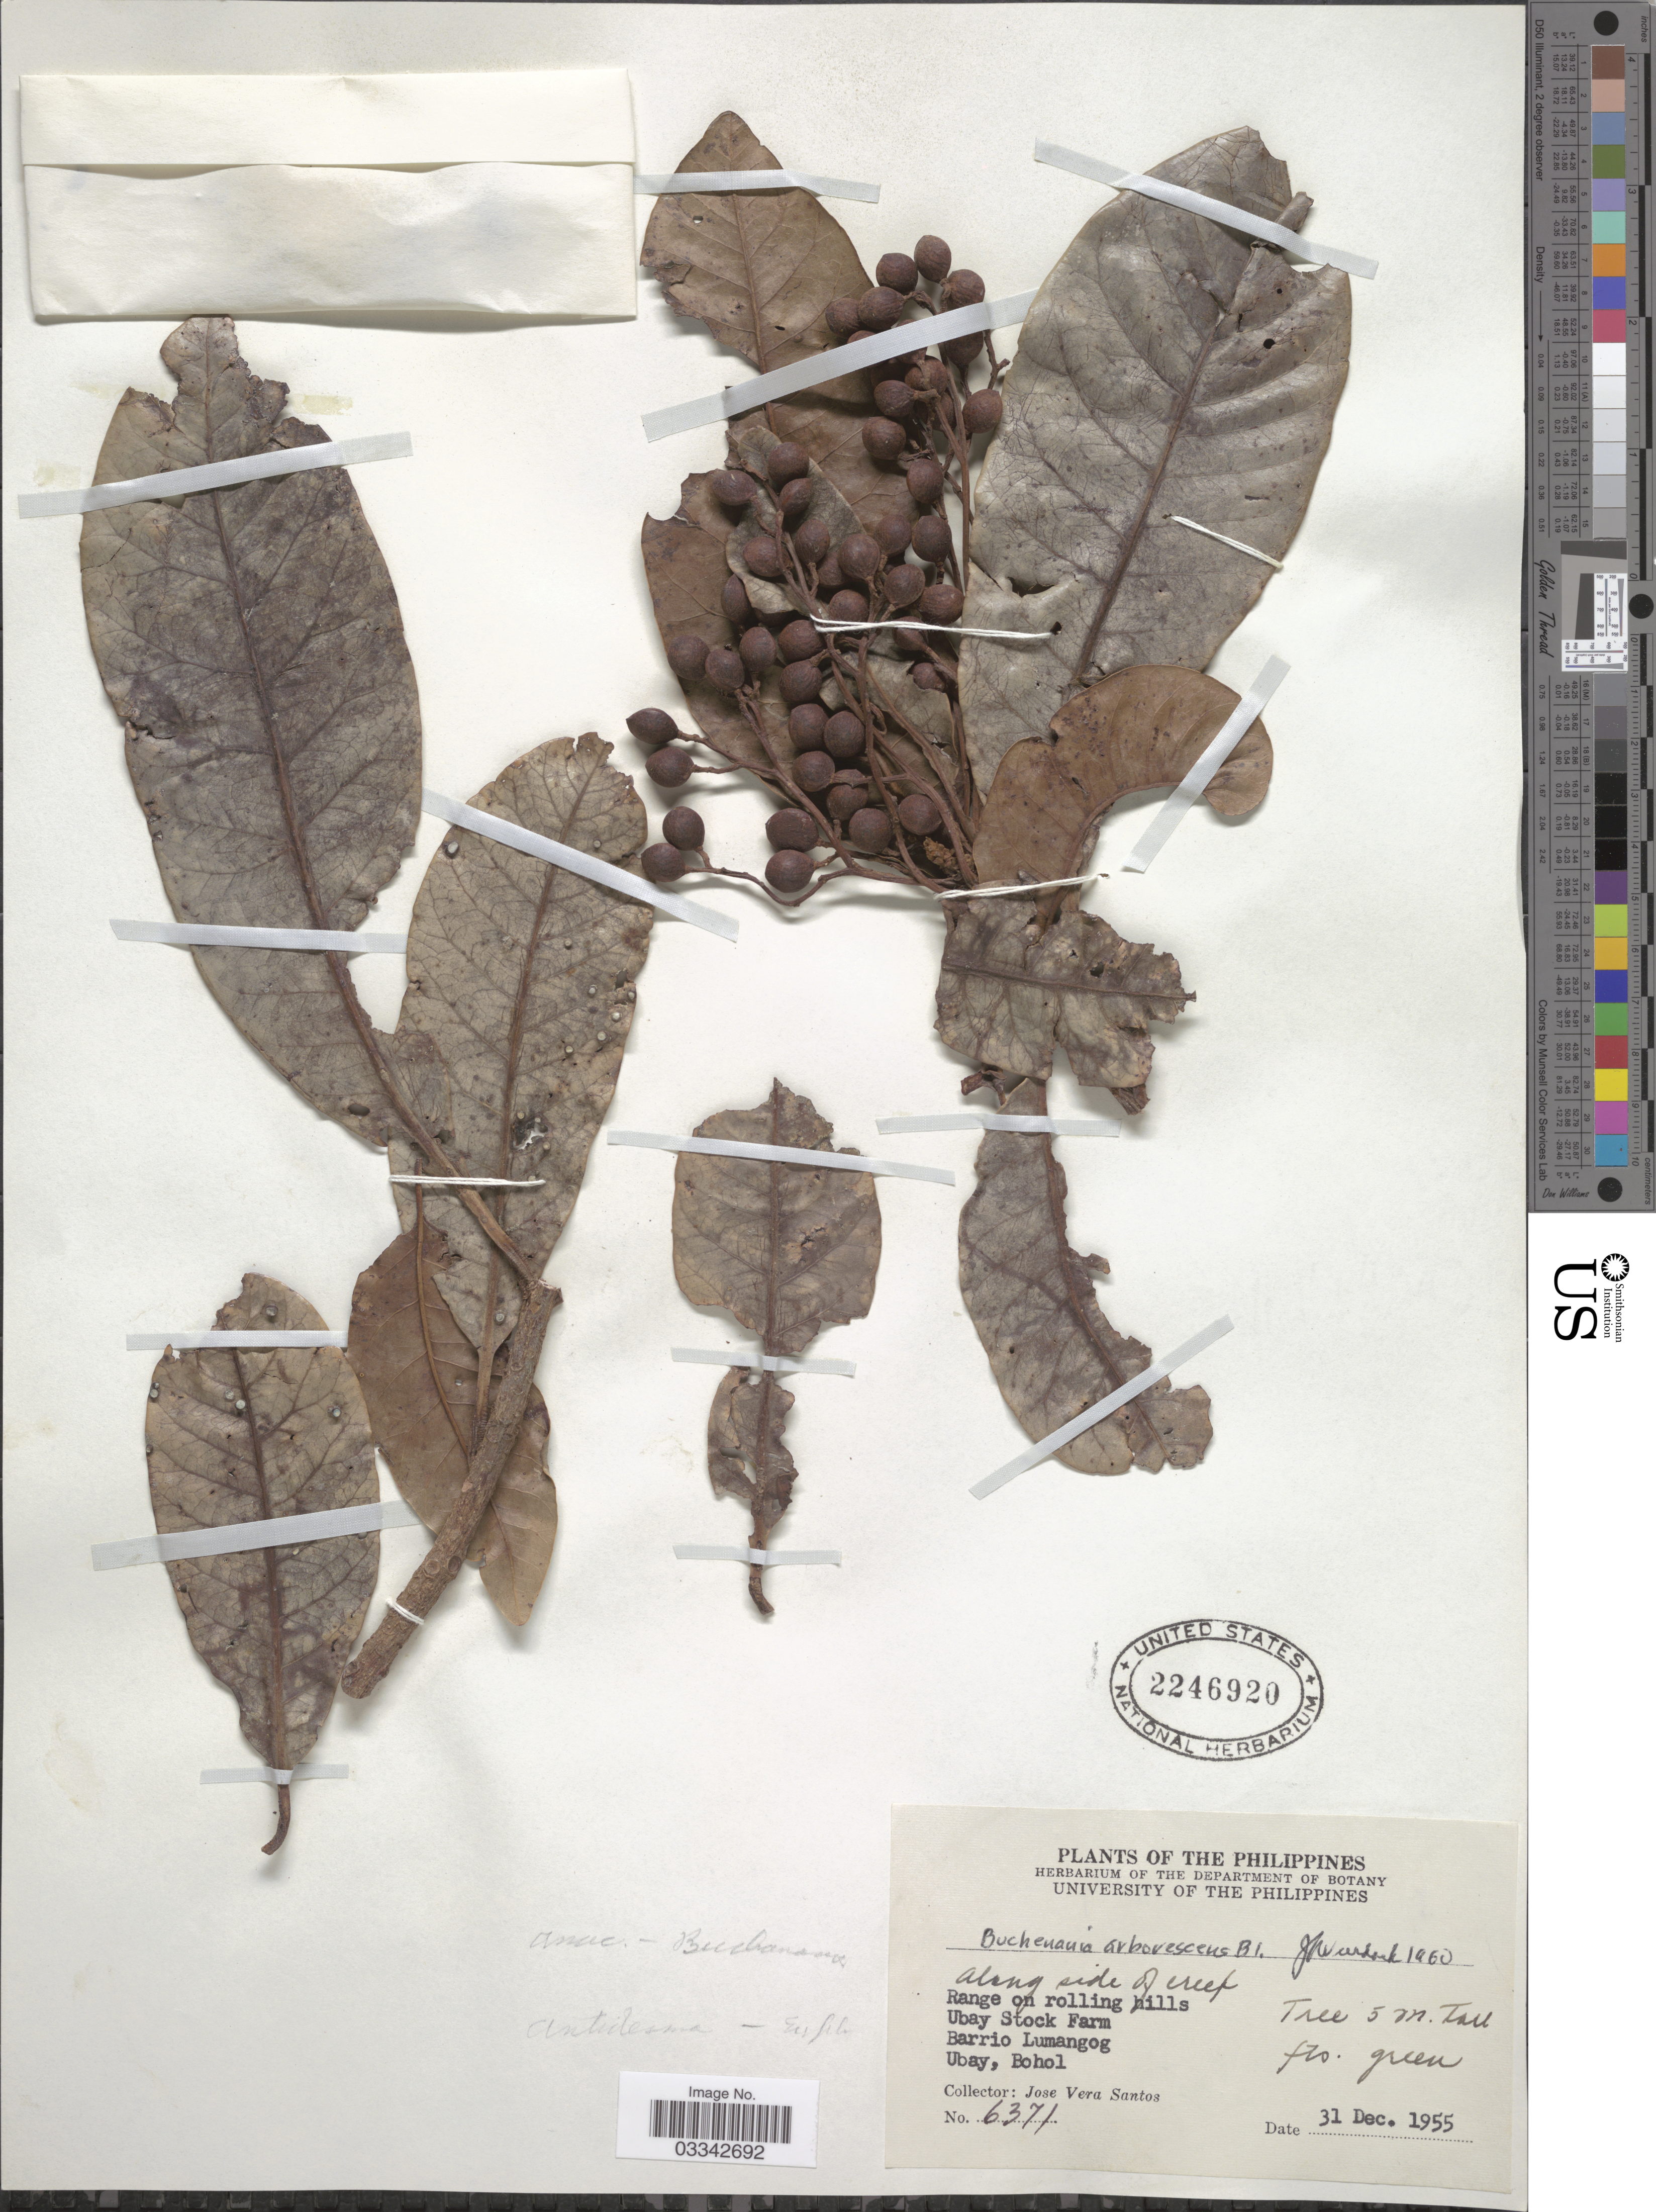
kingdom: Plantae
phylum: Tracheophyta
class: Magnoliopsida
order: Sapindales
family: Anacardiaceae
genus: Buchanania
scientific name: Buchanania arborescens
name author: (Blume) Blume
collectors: J. Santos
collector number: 6371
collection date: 1955-12-31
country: Philippines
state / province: Central Visayas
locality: Along side of creek Range on rolling hill. Ubay Stock Farm. Barrio Lumangog Ubay, Bohol.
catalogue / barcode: US 2246920